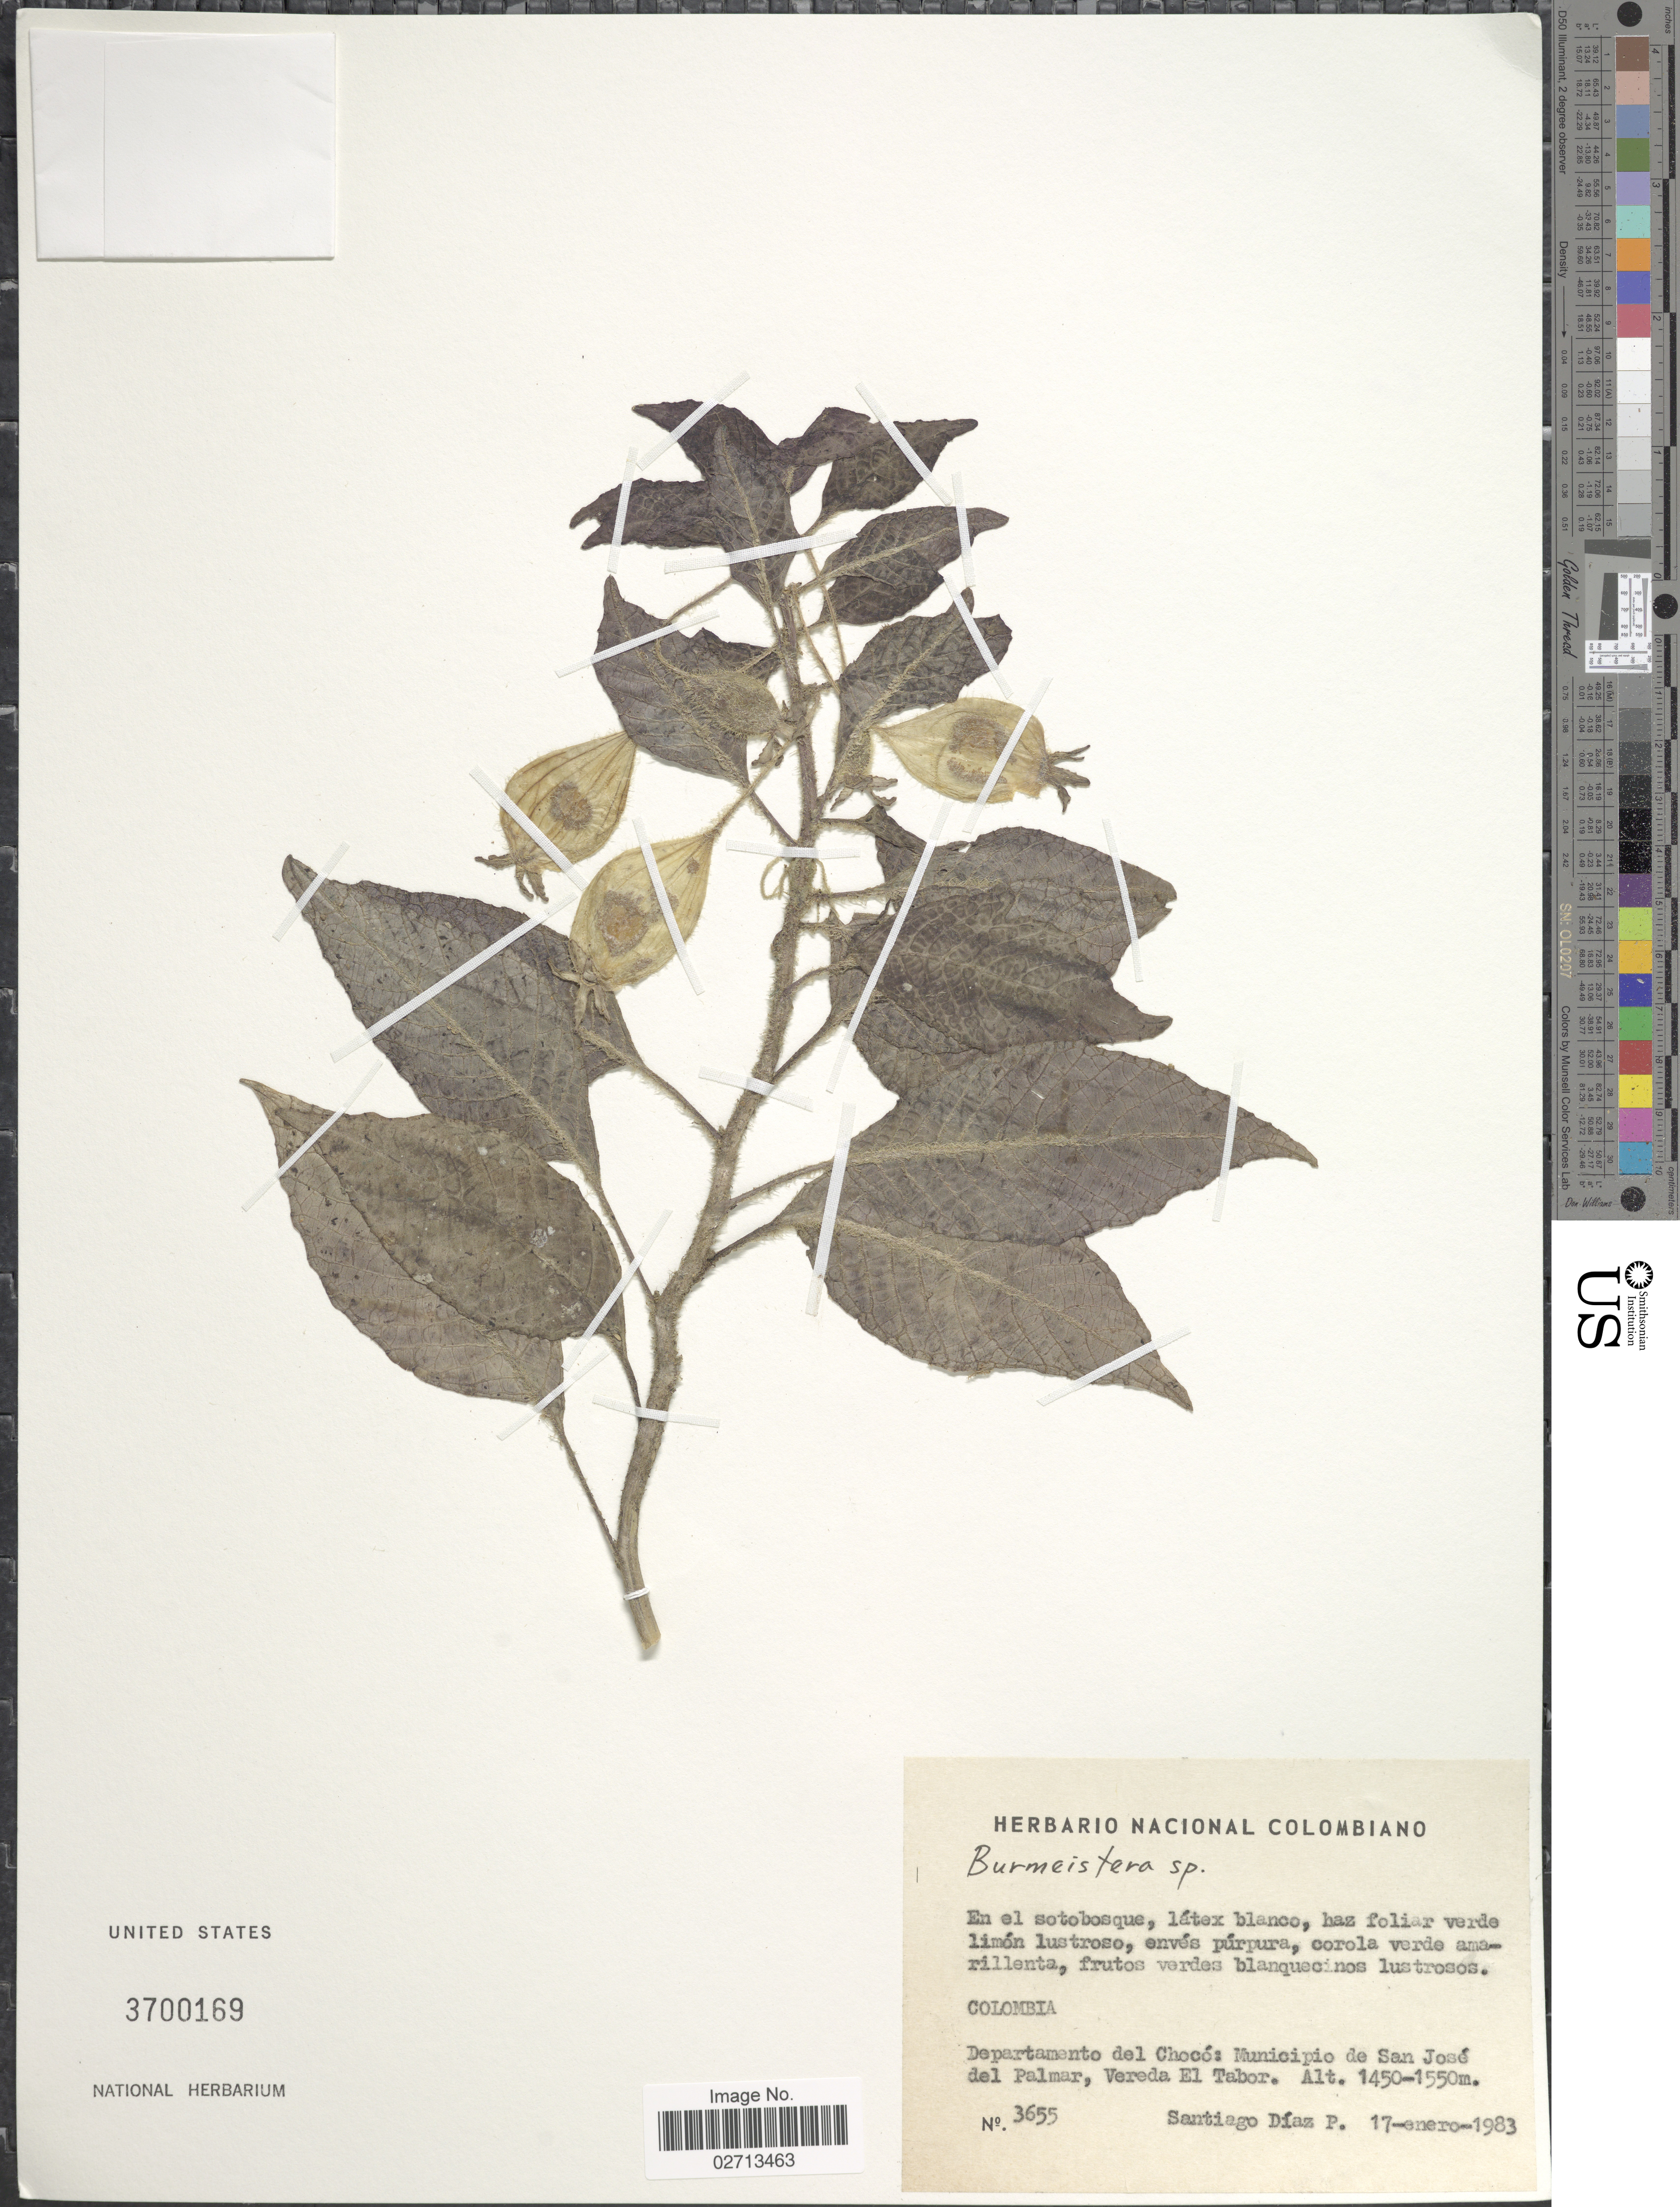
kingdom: Plantae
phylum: Tracheophyta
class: Magnoliopsida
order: Asterales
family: Campanulaceae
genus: Burmeistera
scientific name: Burmeistera sp.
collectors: S. Díaz Píedrahíta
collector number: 3655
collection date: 1983-01-17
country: Colombia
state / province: Chocó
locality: Departamento del Chocó: Municipio de San José del Palmar, Vereda El Tabor.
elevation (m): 1450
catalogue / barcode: US 3700169